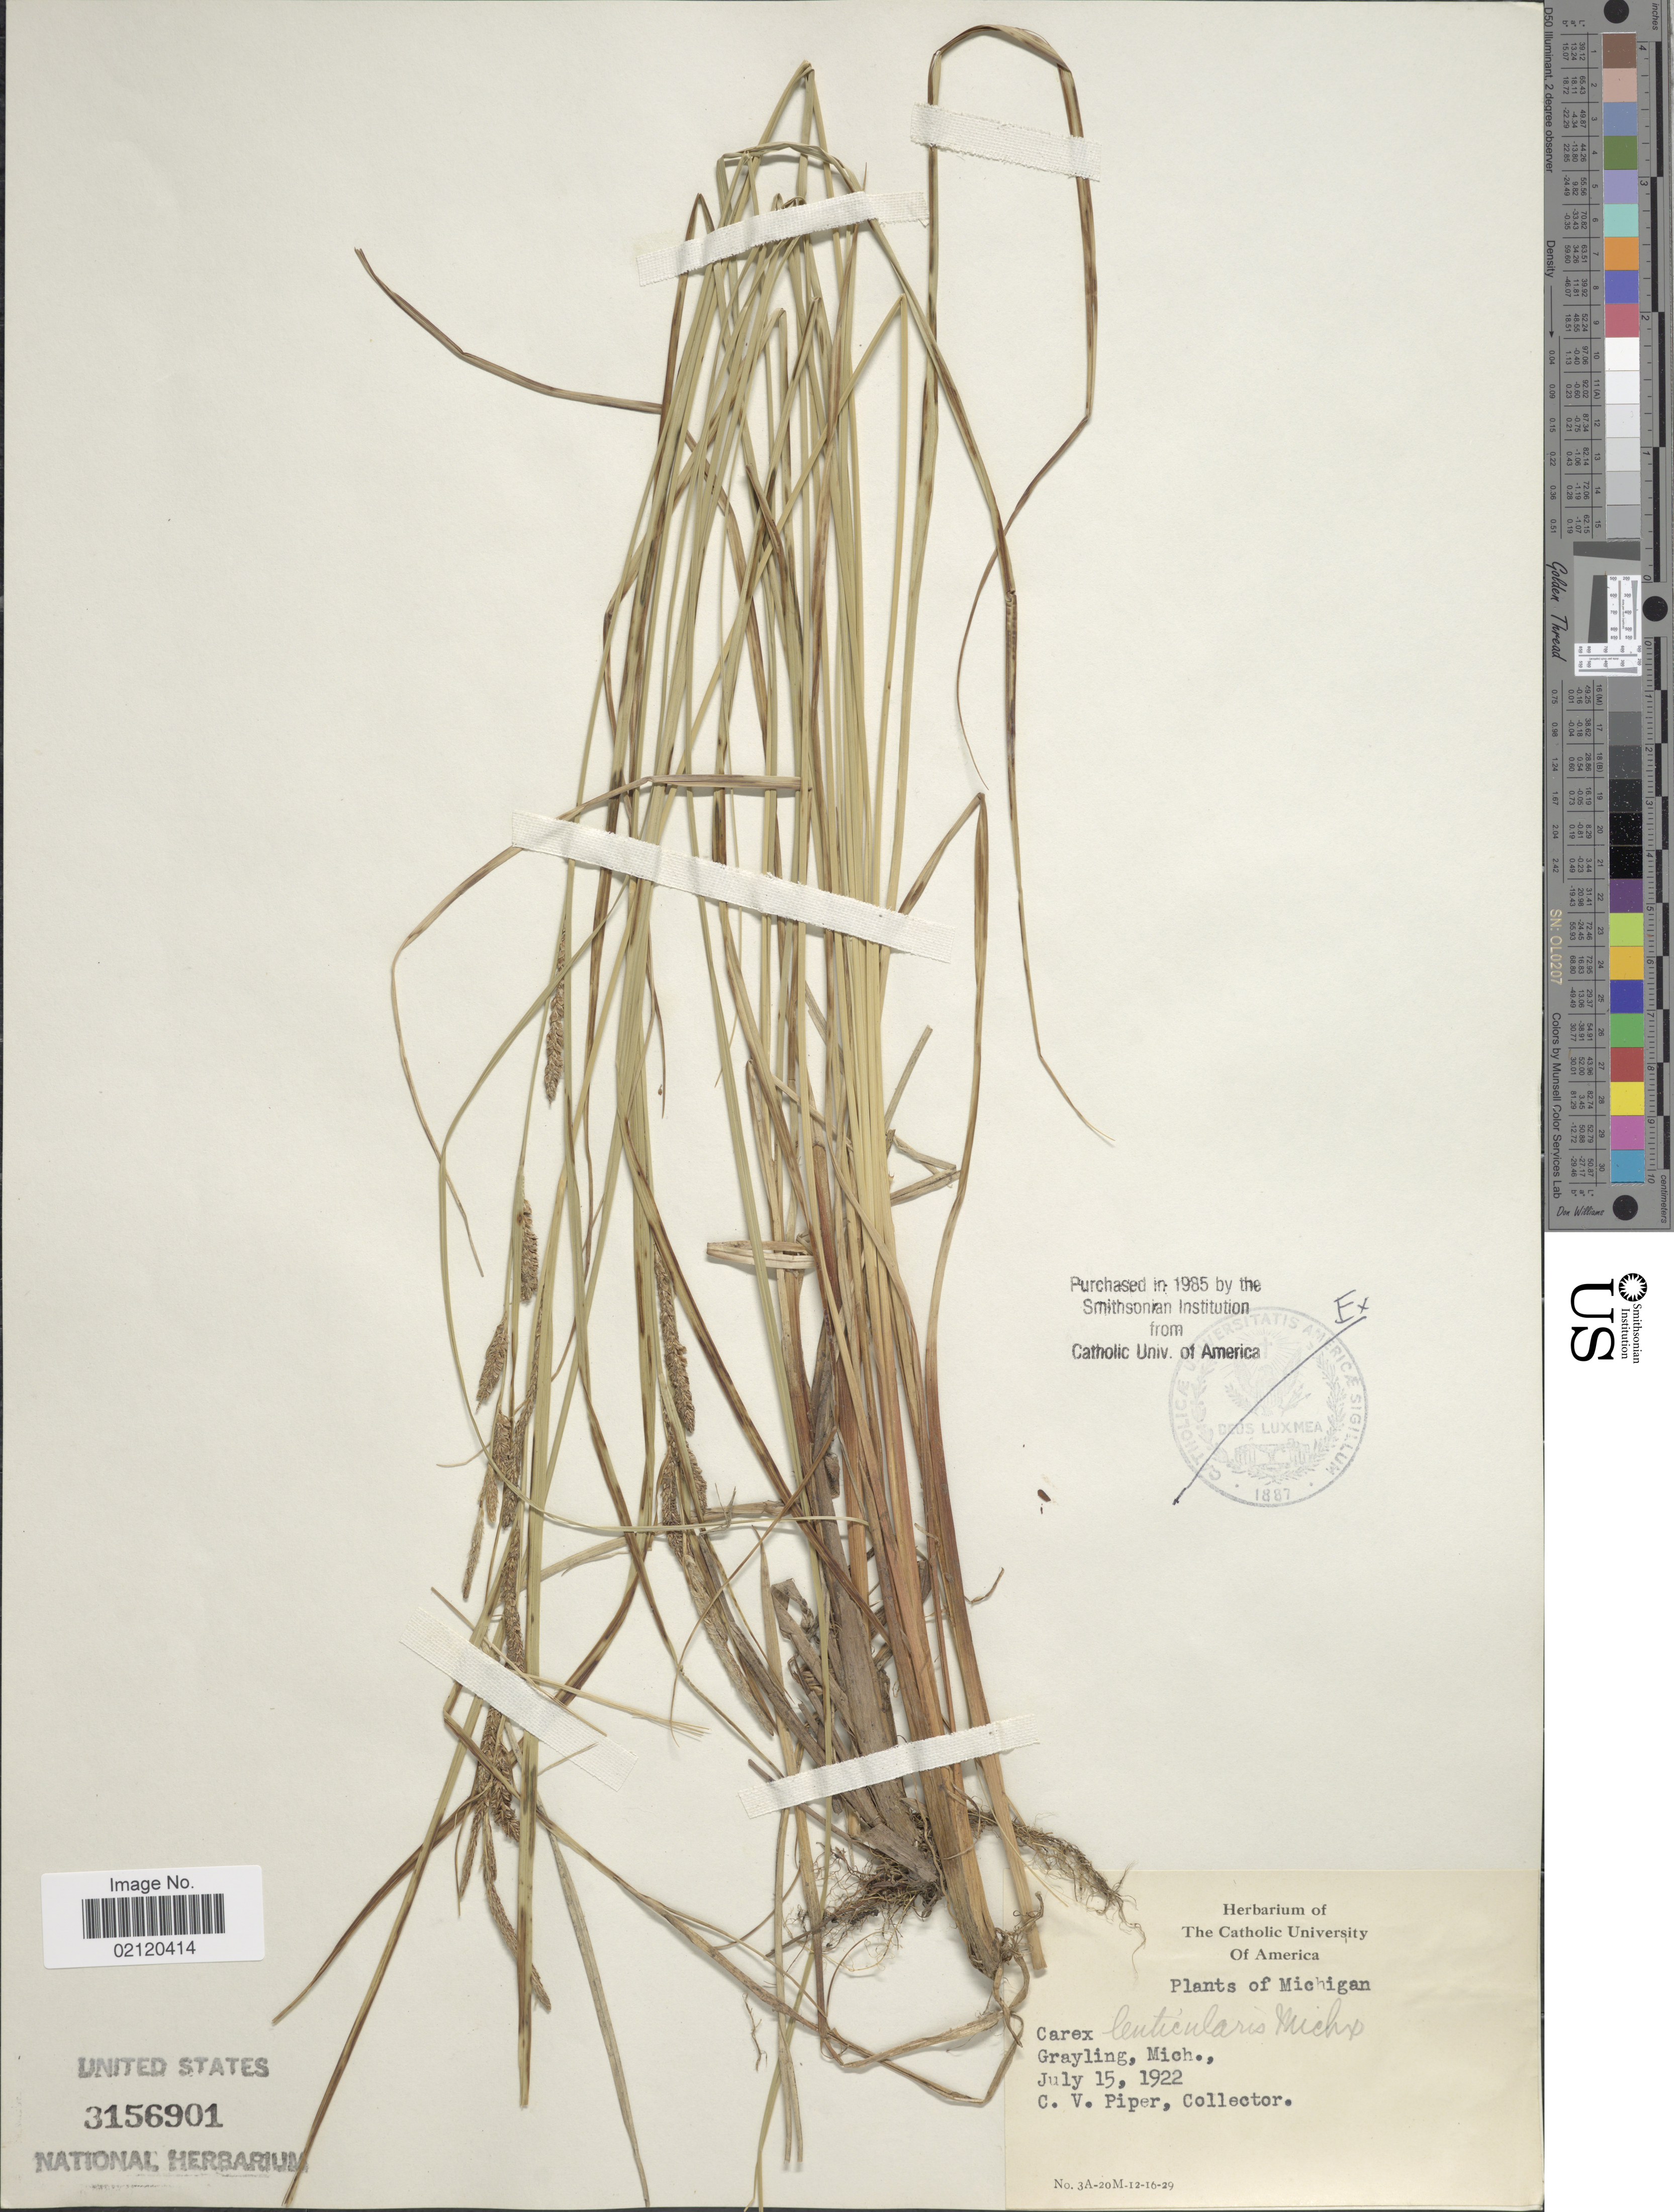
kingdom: Plantae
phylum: Tracheophyta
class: Liliopsida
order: Poales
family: Cyperaceae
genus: Carex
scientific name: Carex lenticularis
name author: Michx.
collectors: C. V. Piper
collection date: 1922-07-15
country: United States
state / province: Michigan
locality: Grayling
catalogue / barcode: US 3156901